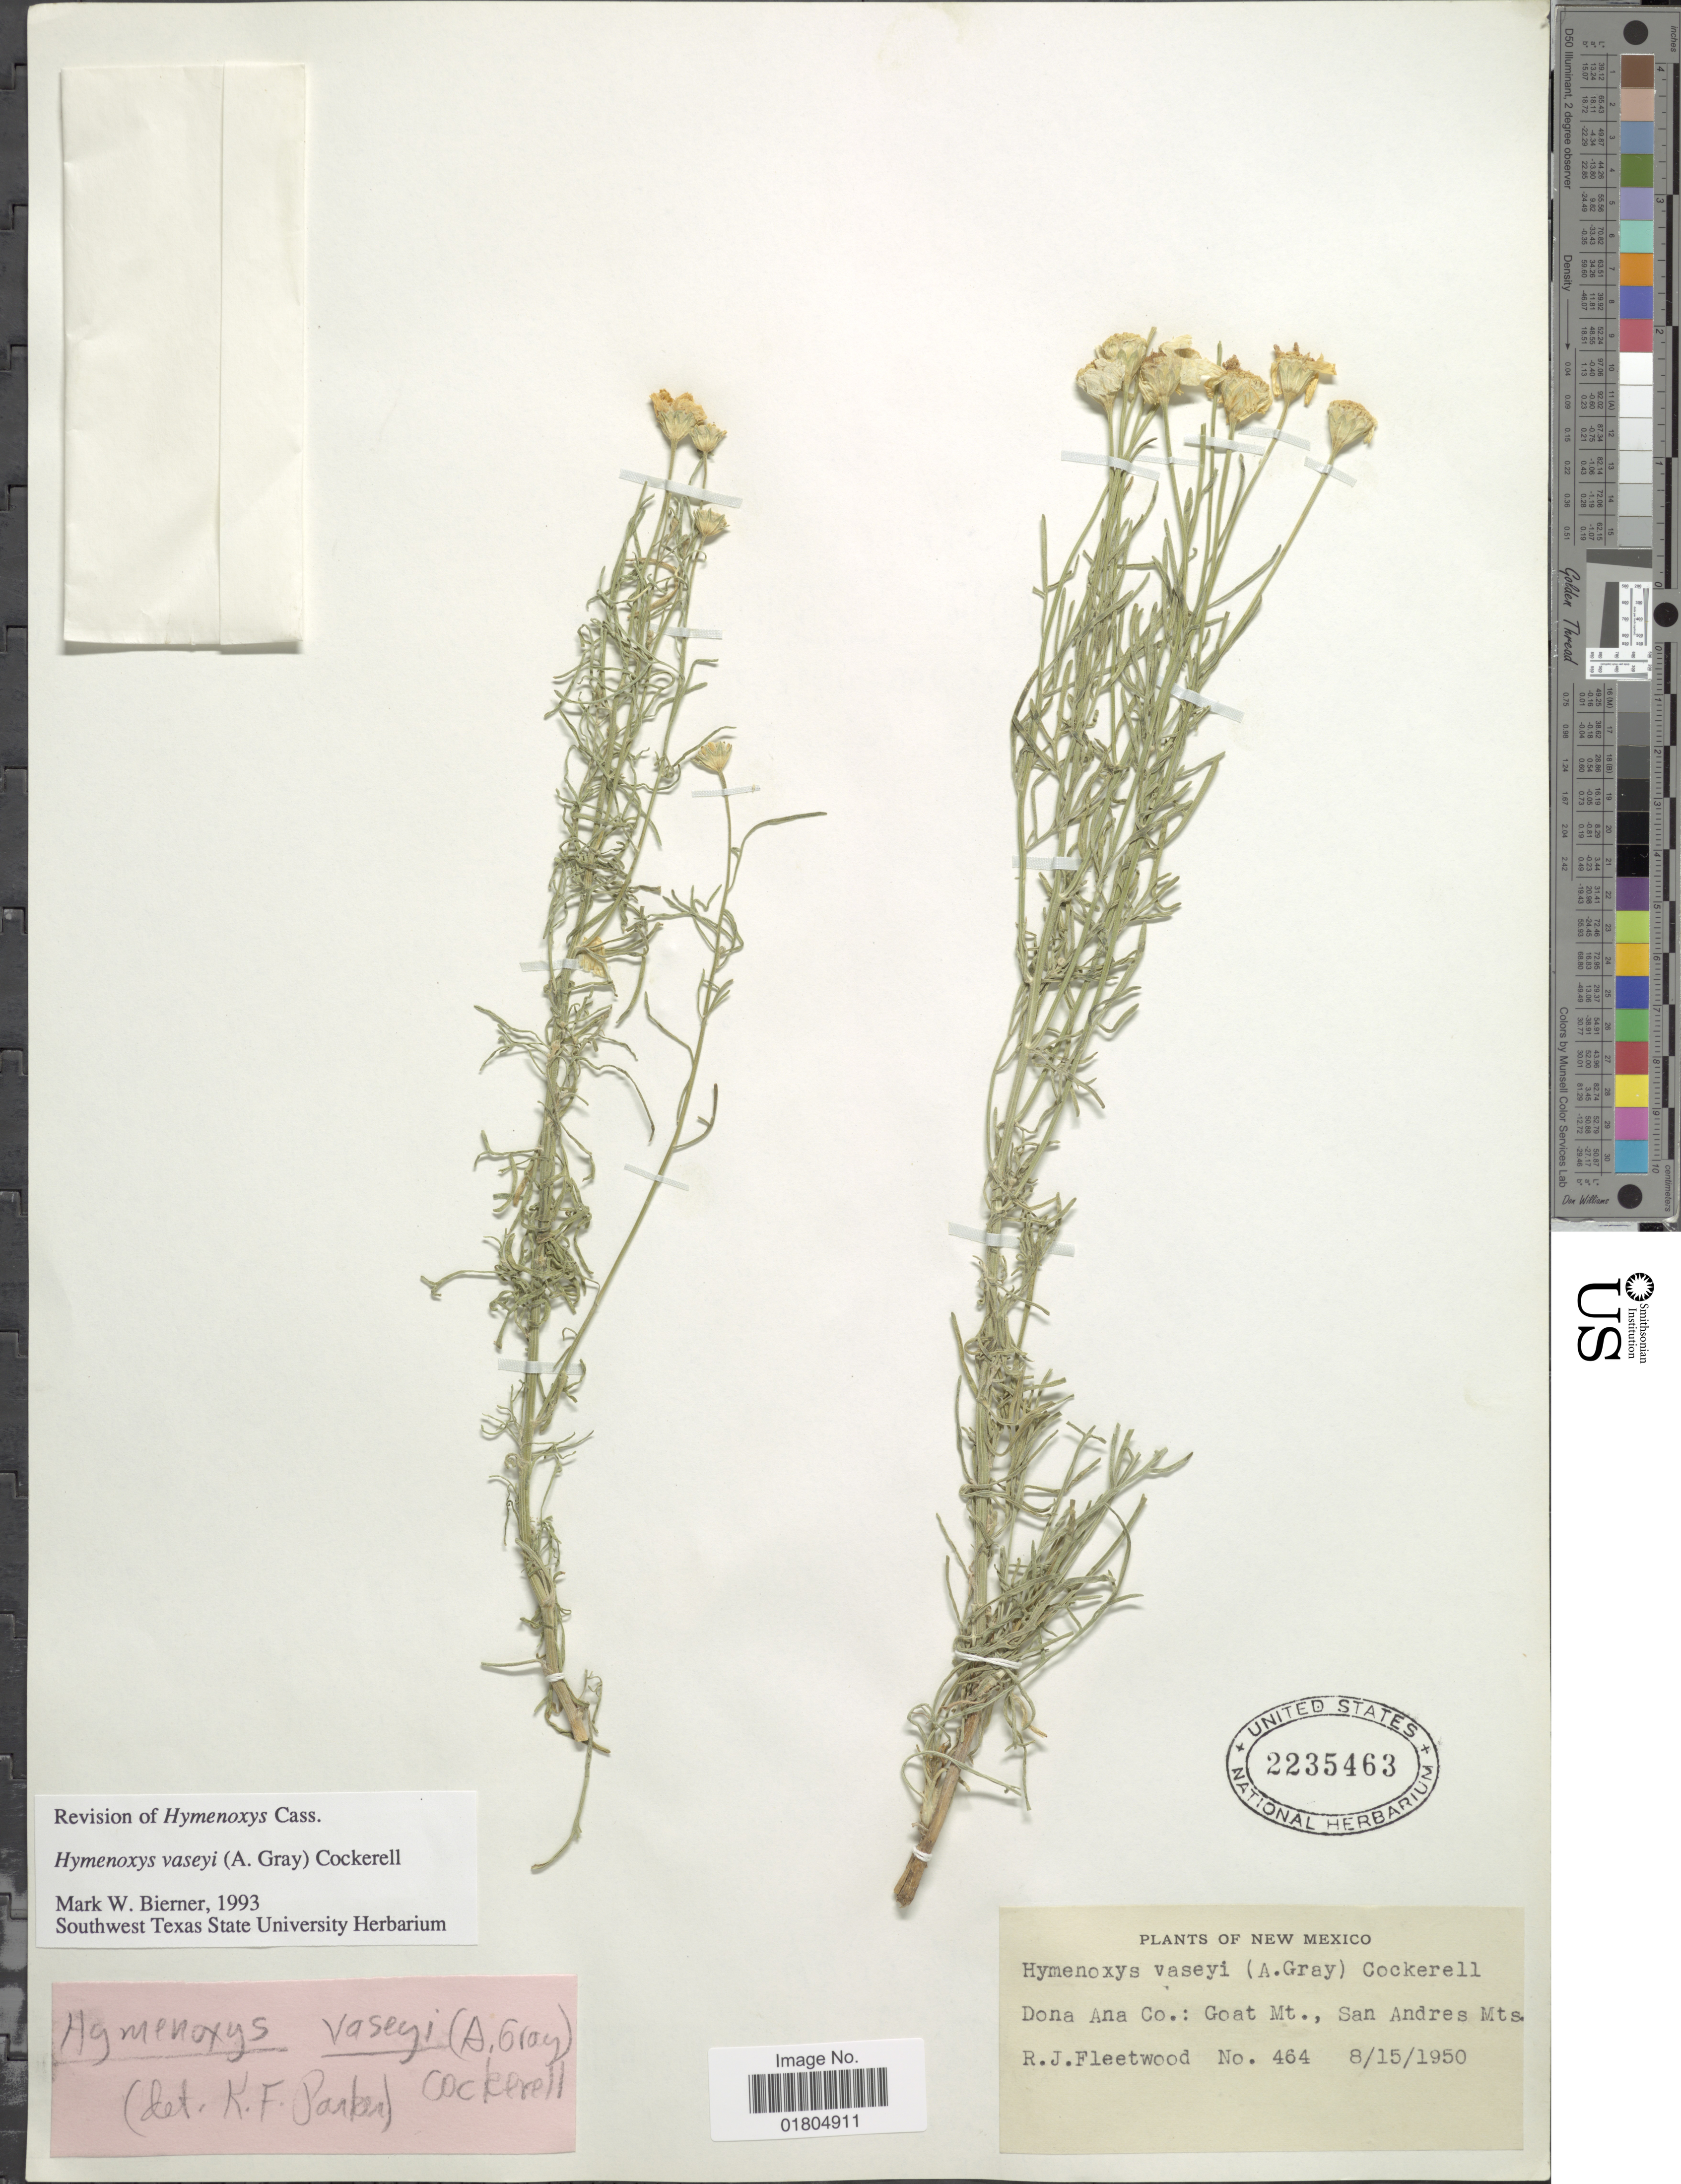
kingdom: Plantae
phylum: Tracheophyta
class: Magnoliopsida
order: Asterales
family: Asteraceae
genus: Hymenoxys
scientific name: Hymenoxys vaseyi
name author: (A. Gray) Cockerell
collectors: R. J. Fleetwood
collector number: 464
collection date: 1950-08-15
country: United States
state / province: New Mexico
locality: Dona Ana Co.: Goat Mt., San Andres Mts.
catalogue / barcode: US 2235463